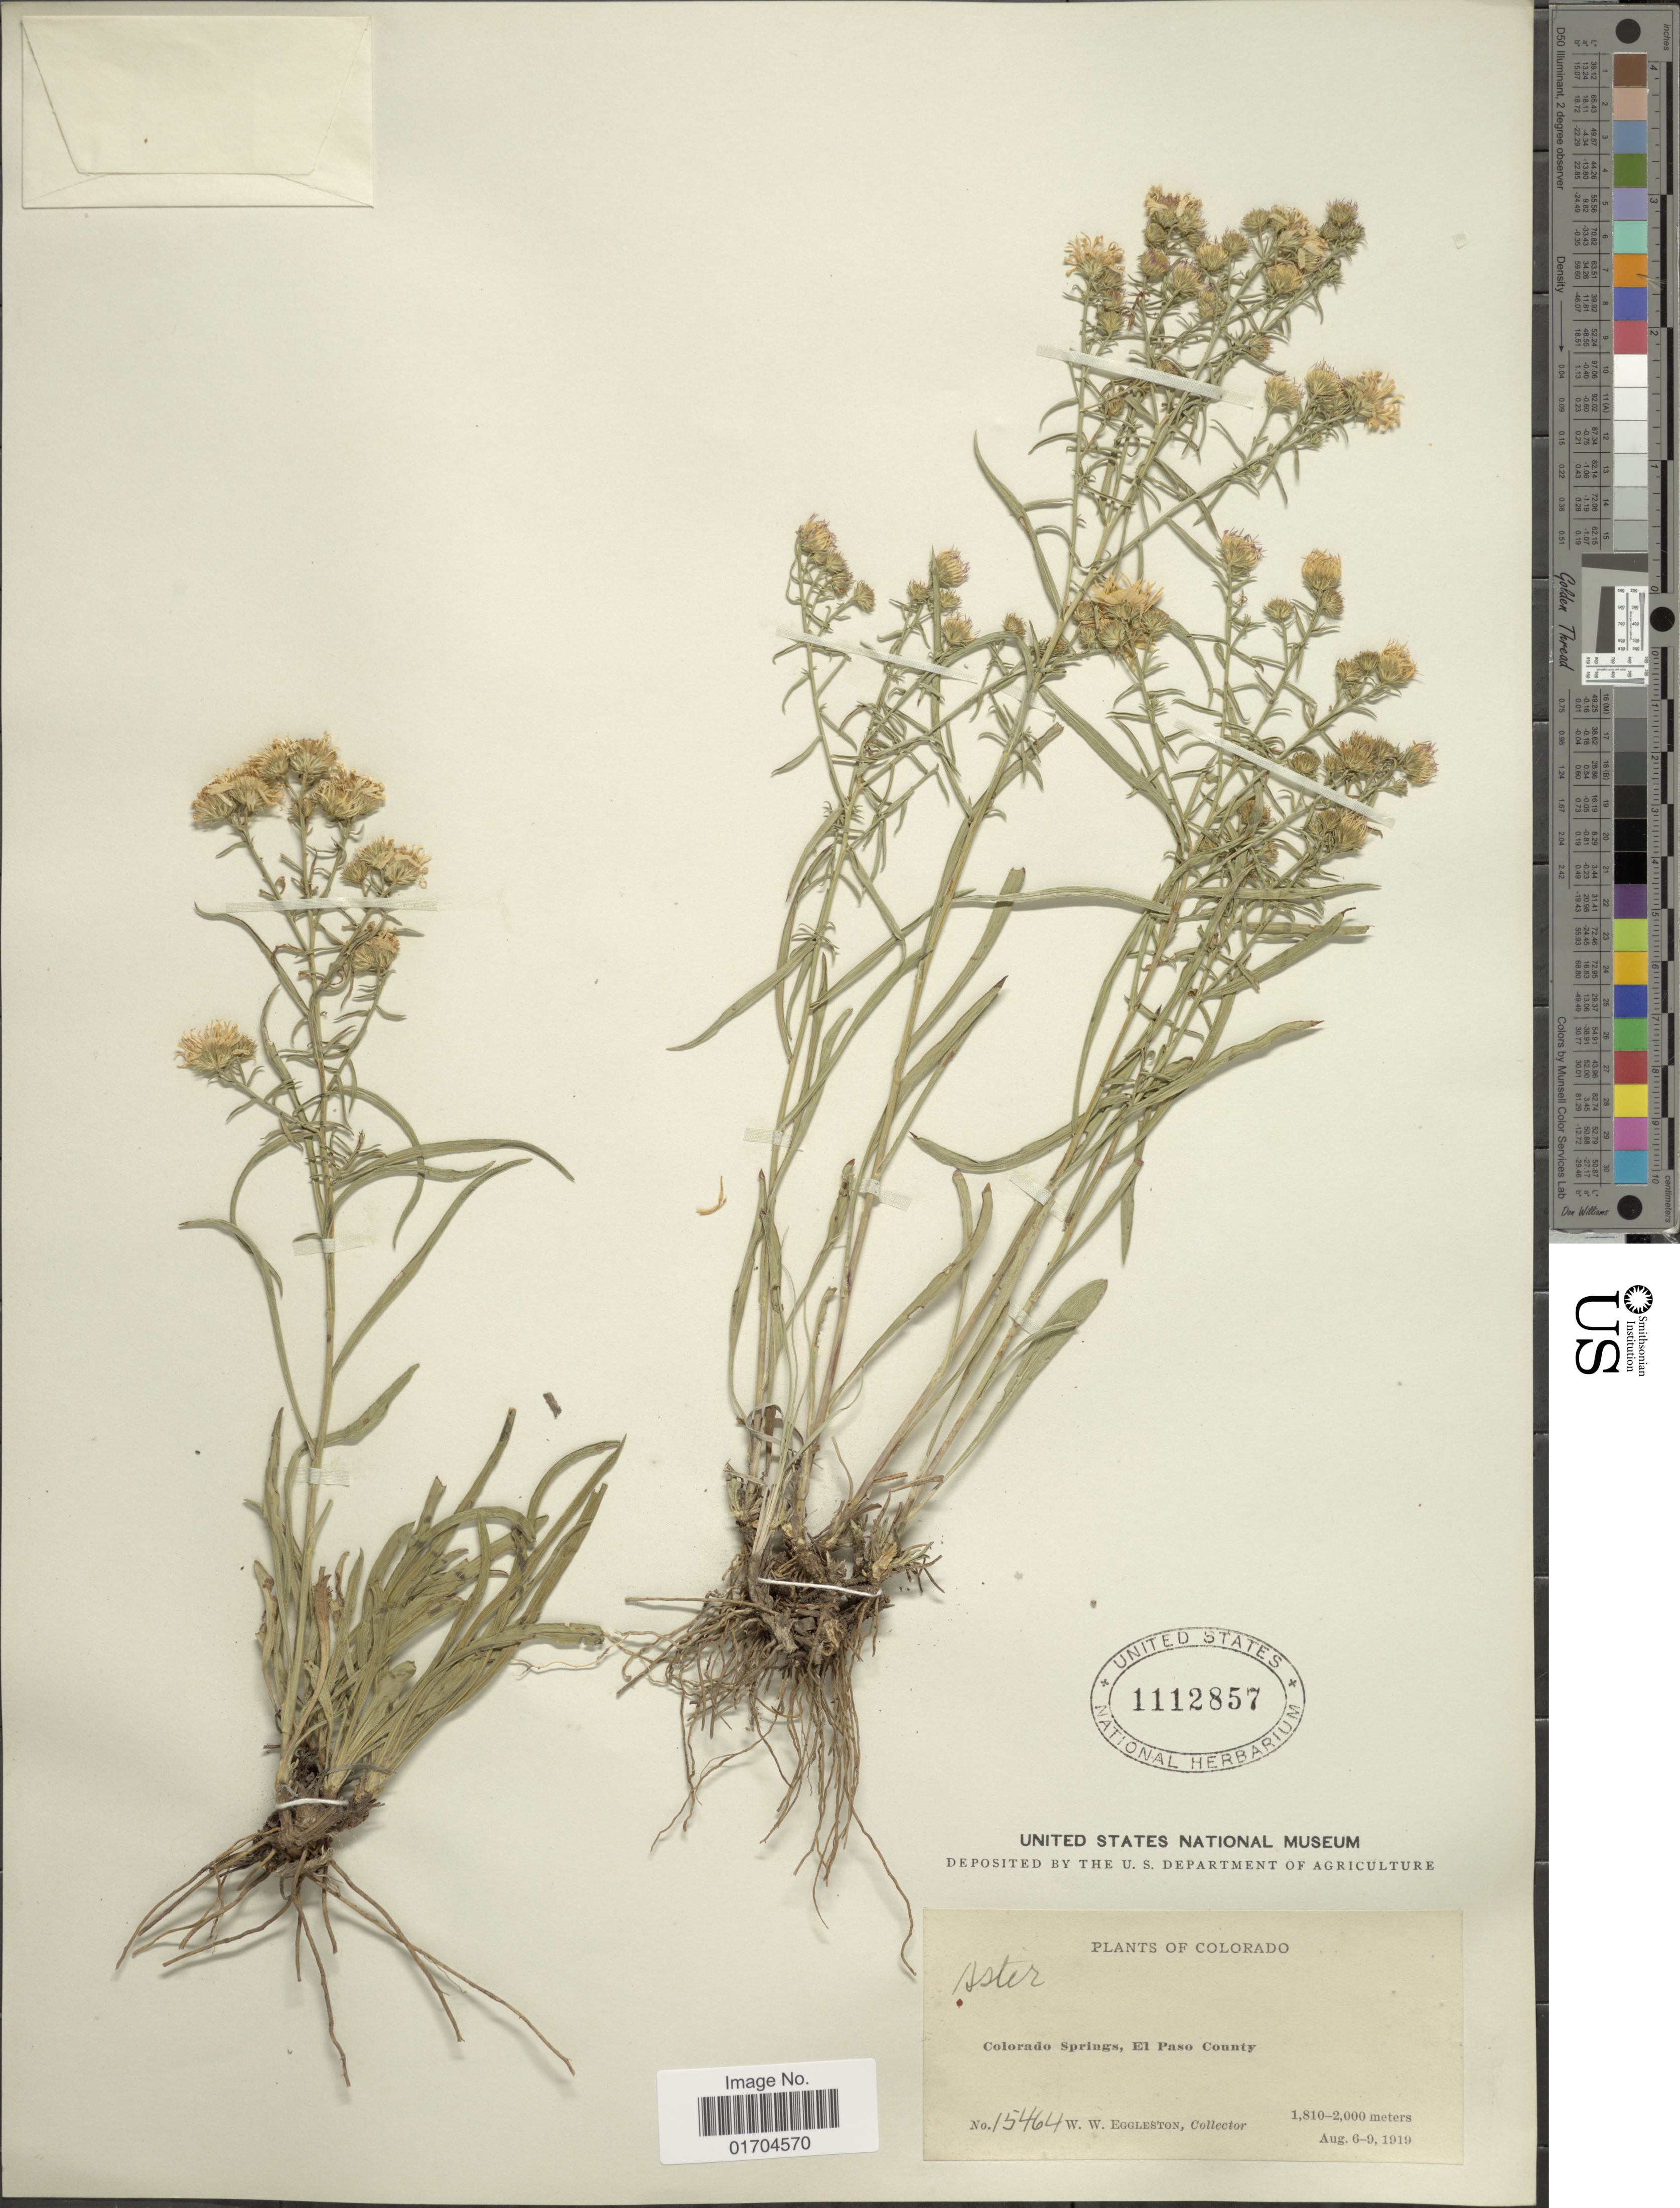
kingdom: Plantae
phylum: Tracheophyta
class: Magnoliopsida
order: Asterales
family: Asteraceae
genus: Symphyotrichum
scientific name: Symphyotrichum sp.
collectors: W. W. Eggleston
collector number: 15464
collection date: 1919-08-06/1919-08-09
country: United States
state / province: Colorado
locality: Colorado Springs, El Paso County.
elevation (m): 1810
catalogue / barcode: US 1112857